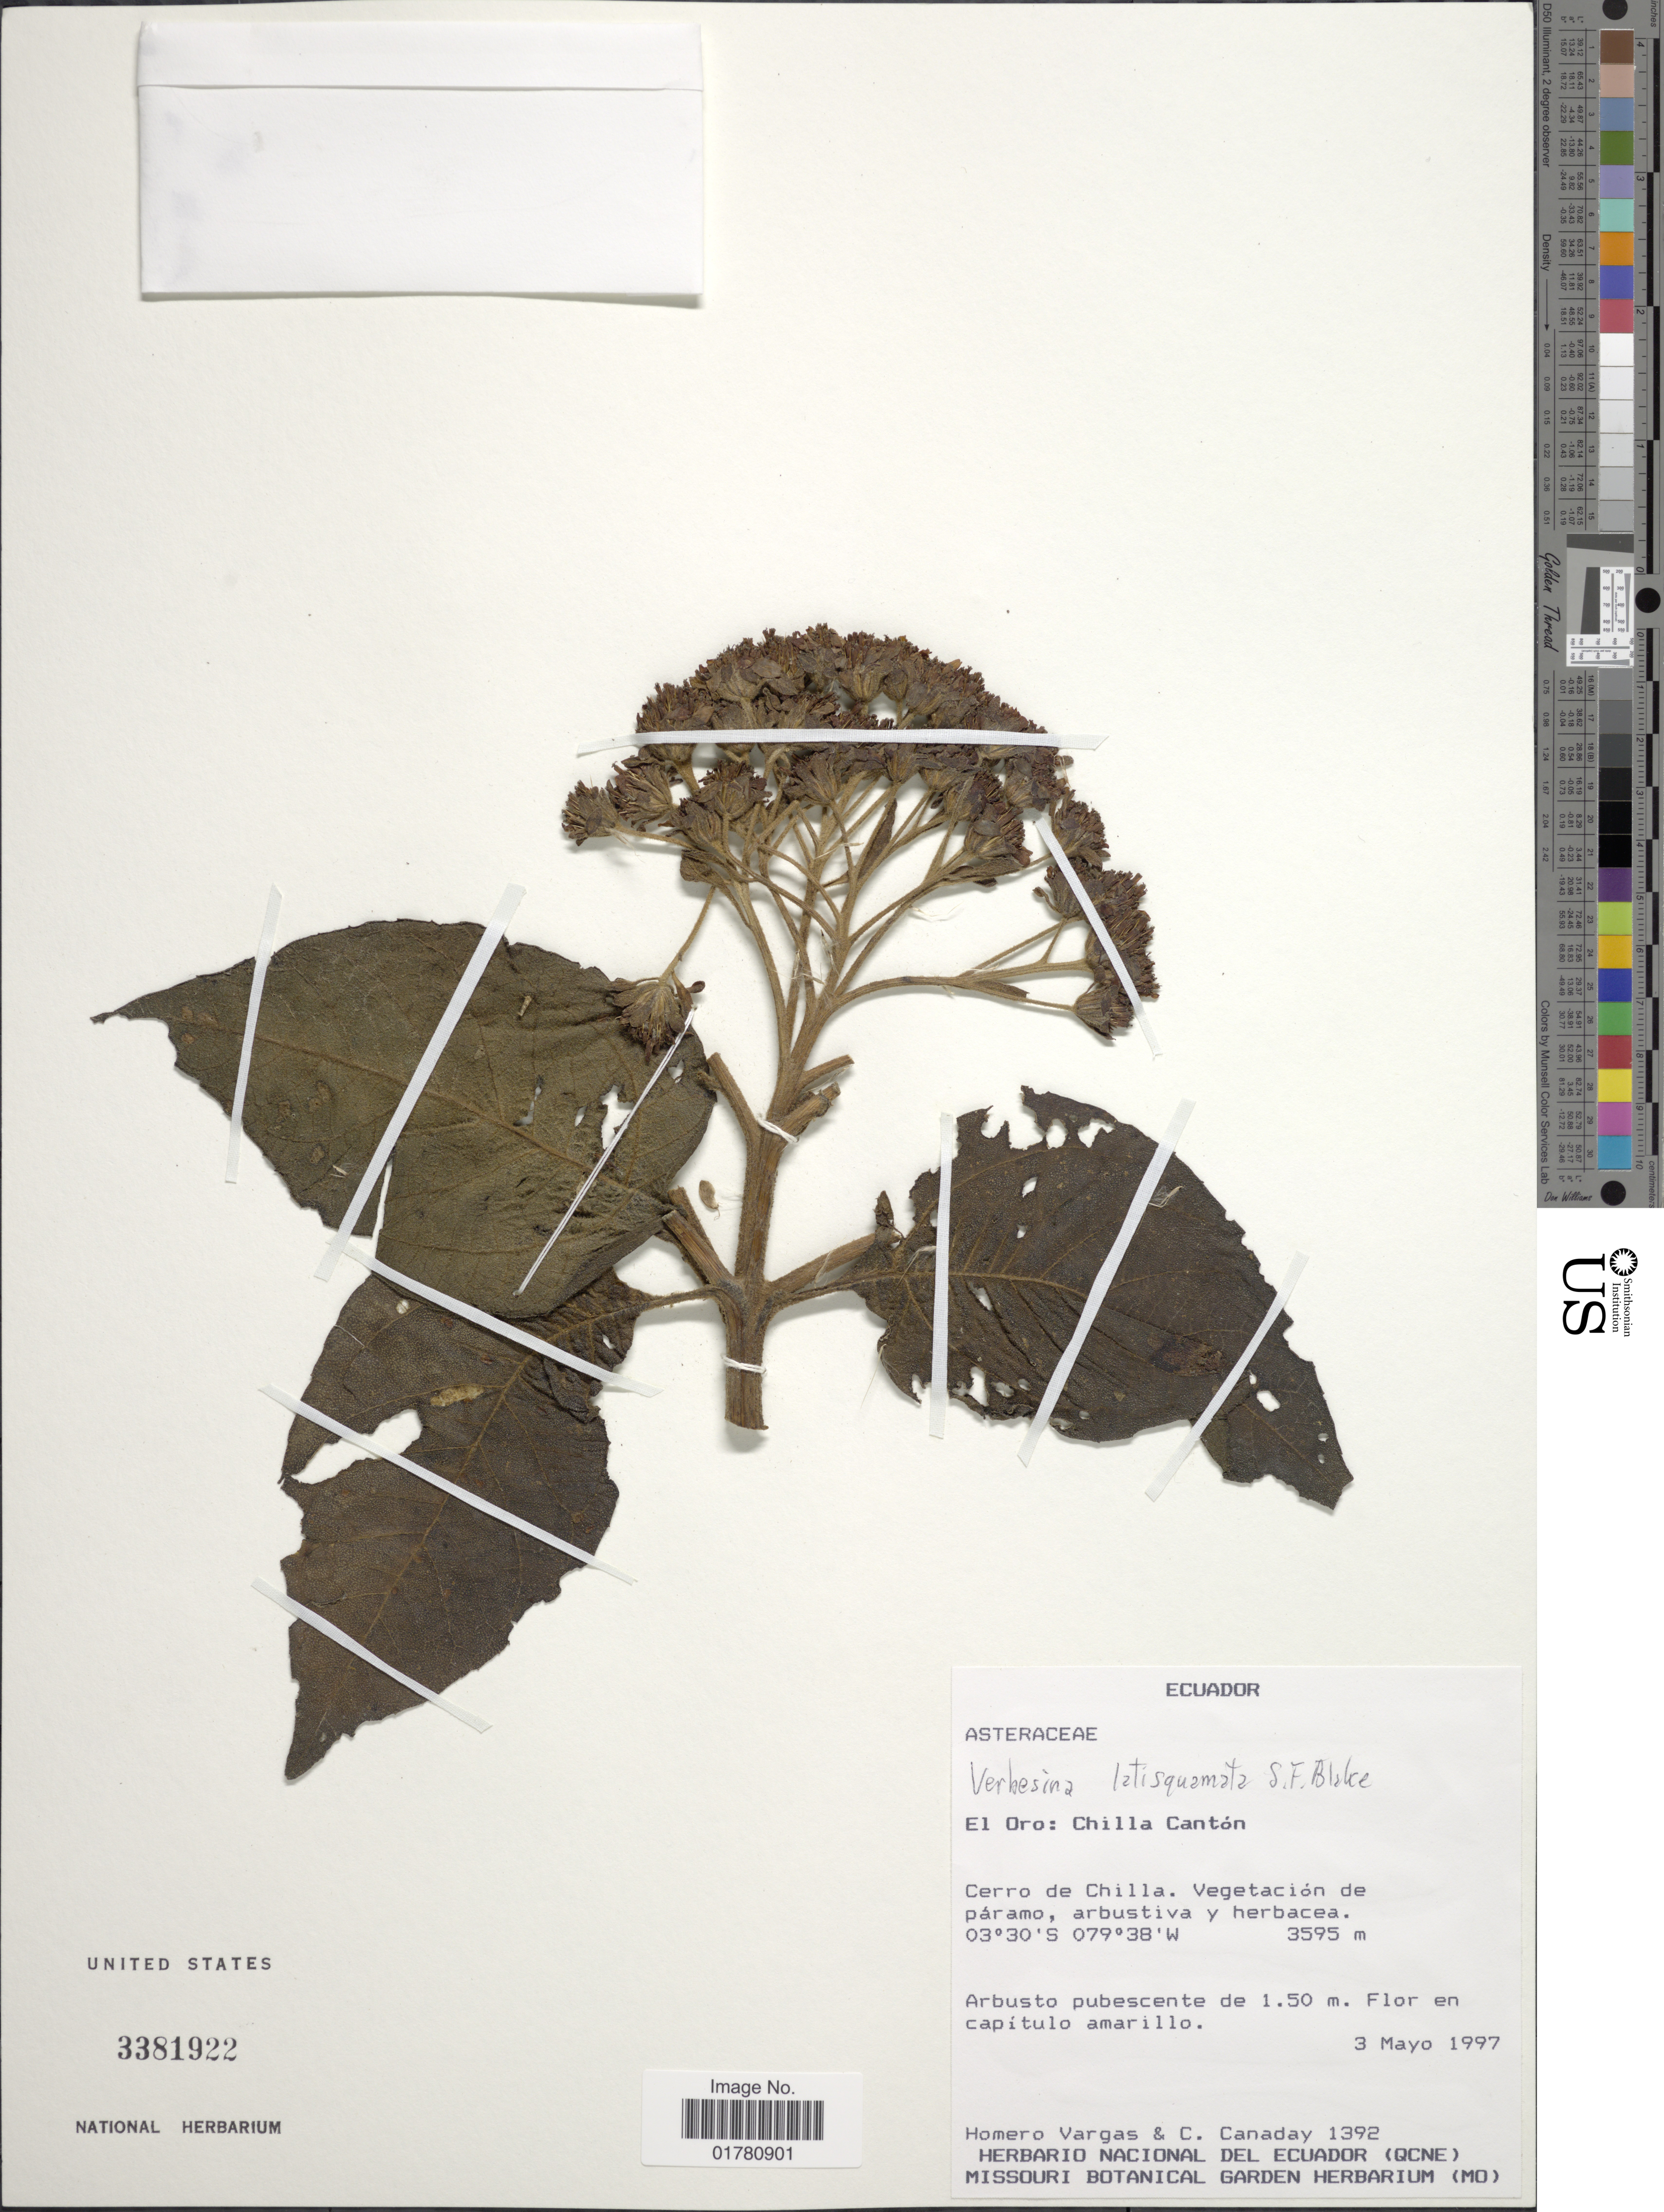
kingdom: Plantae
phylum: Tracheophyta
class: Magnoliopsida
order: Asterales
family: Asteraceae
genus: Verbesina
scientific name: Verbesina latisquama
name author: S.F. Blake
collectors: H. Vargas & C. Canaday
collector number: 1392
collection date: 1997-05-03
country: Ecuador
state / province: El Oro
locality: Chilla Cantón, cerro de Chilla, Vegetación de páramo, arbustiva y herbacea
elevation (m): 3595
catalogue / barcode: US 3381922